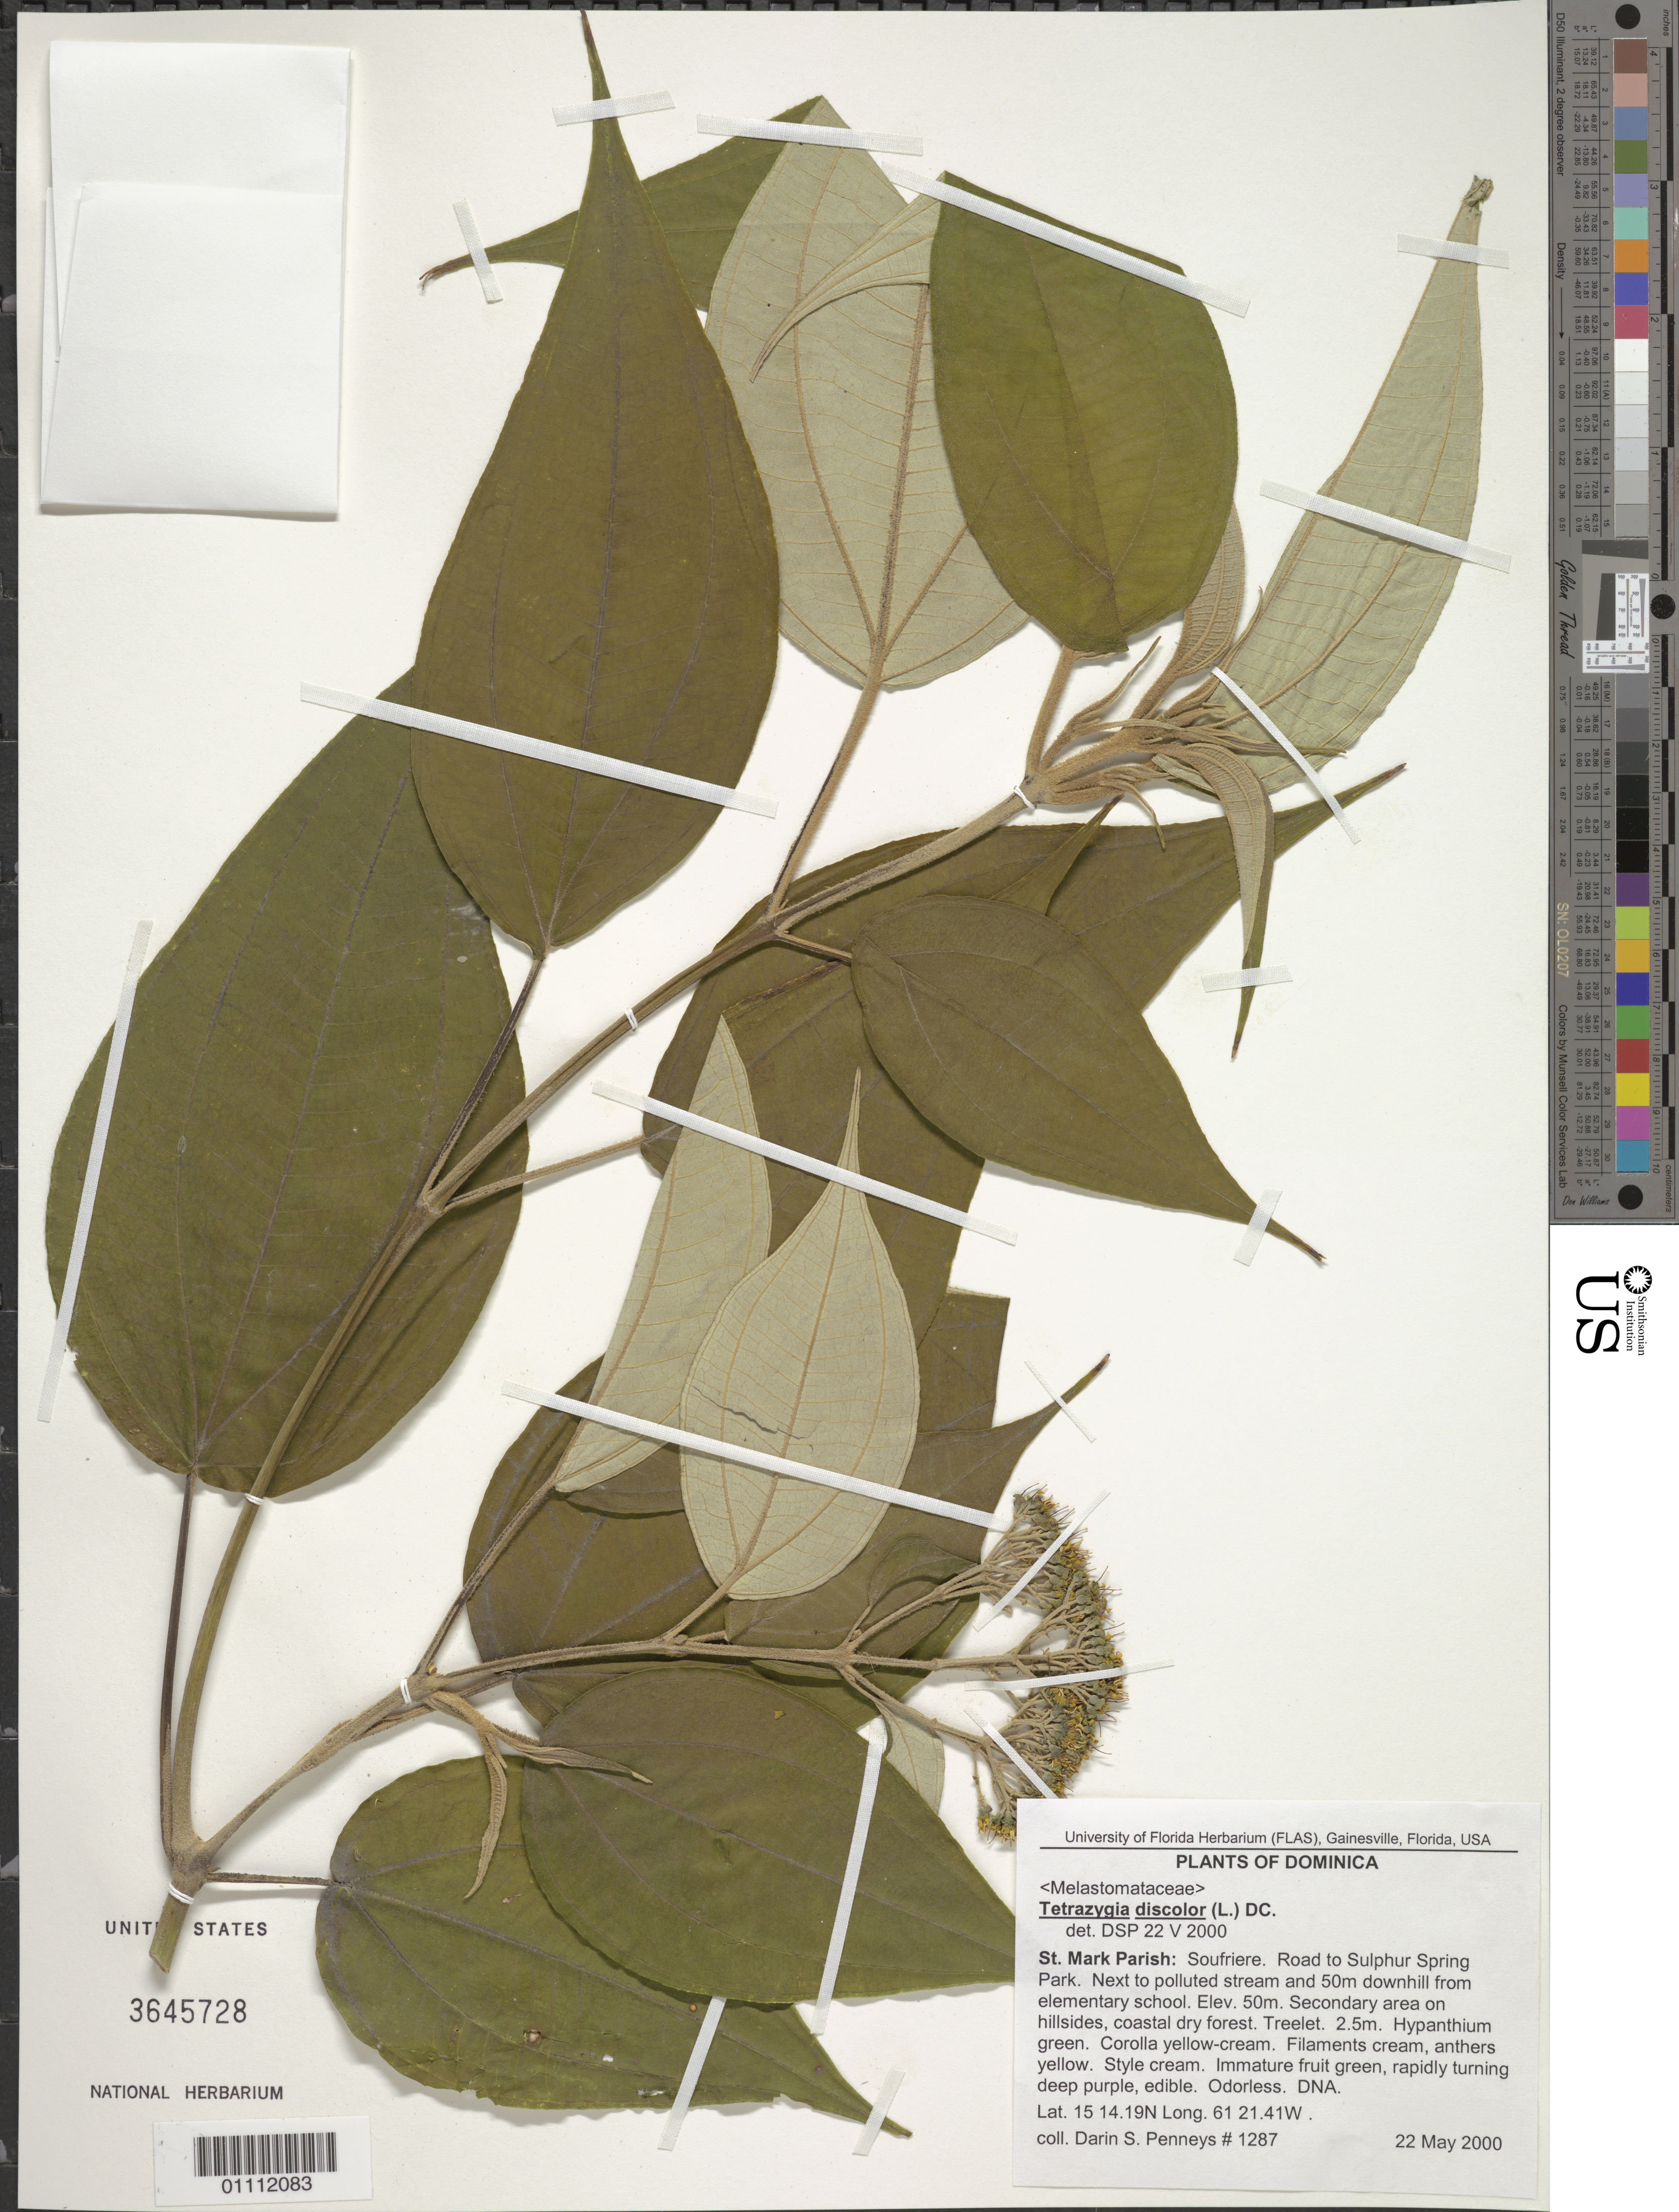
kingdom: Plantae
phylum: Tracheophyta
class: Magnoliopsida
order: Myrtales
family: Melastomataceae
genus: Tetrazygia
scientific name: Tetrazygia discolor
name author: (L.) DC.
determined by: Pennys, D. S.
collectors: D. S. Penneys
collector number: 1287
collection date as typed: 22 May 2000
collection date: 2000-05-22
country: Dominica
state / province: St. Mark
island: Dominica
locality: Soufriere, road to Sulphur Spring Park, nest to stream and 50 m downhill from elementary school.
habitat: Next to polluted stream; secondary area on hillsides, coastal dry forest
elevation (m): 50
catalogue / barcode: US 3645728